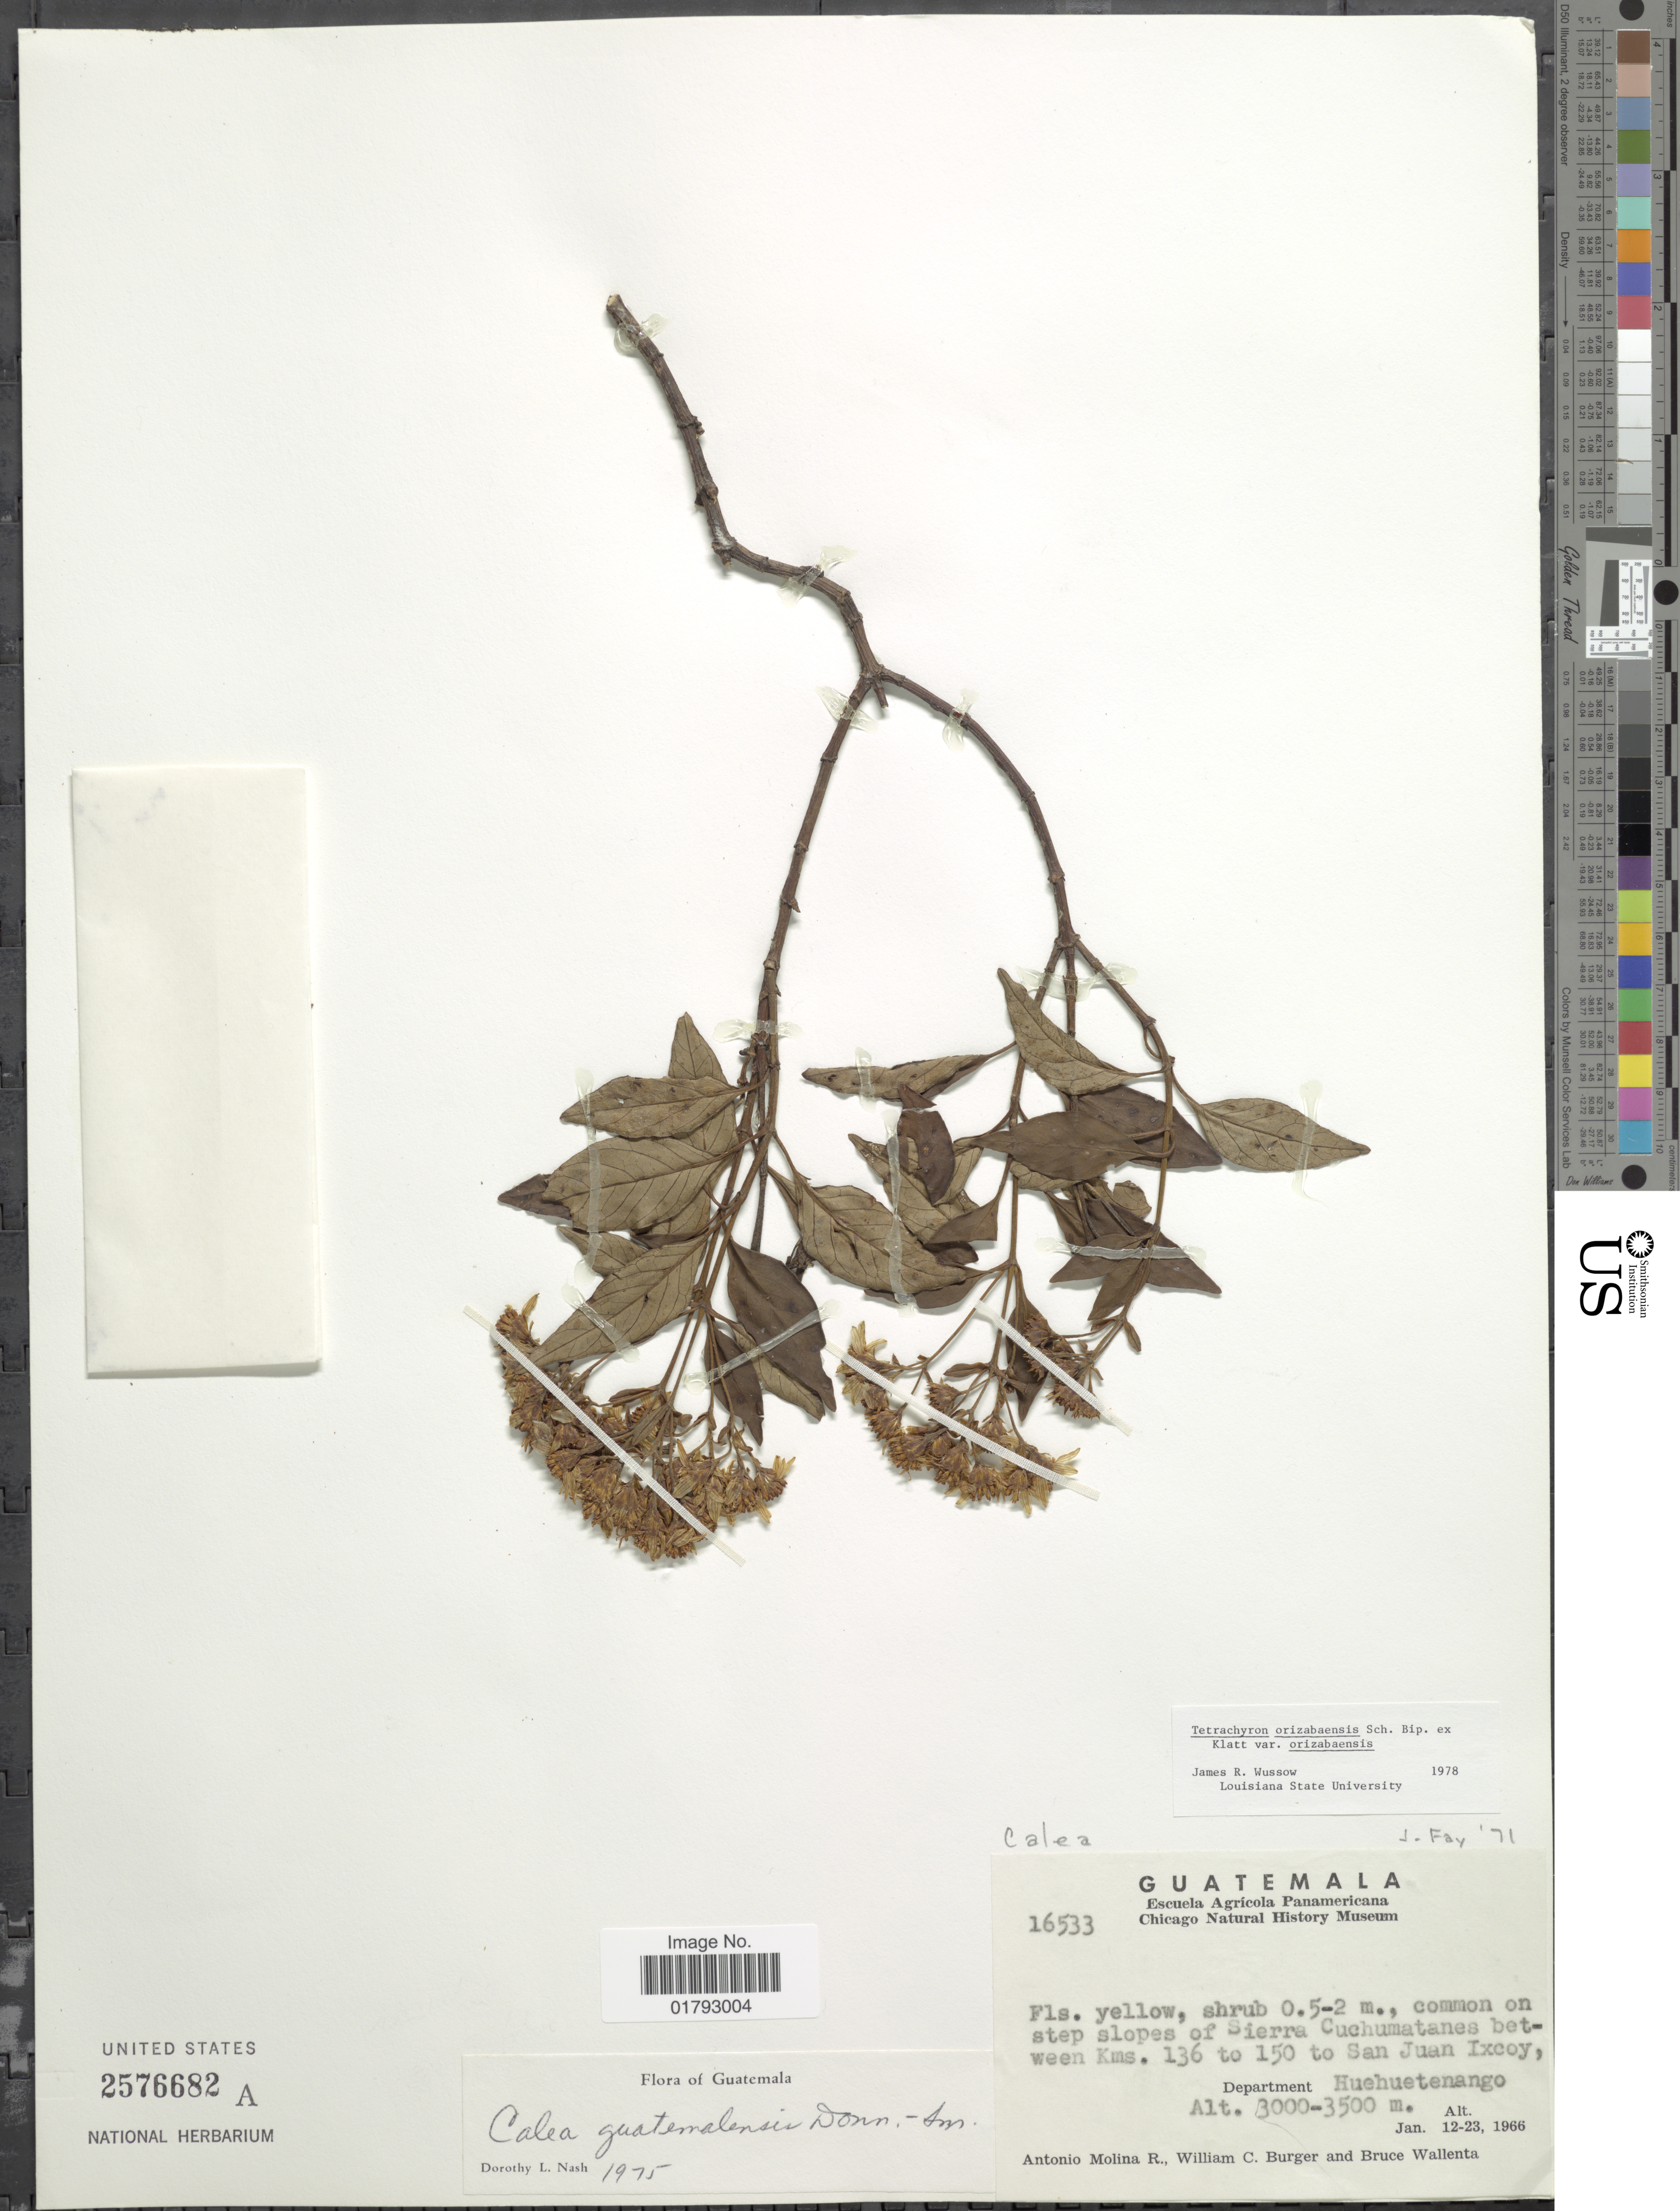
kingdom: Plantae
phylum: Tracheophyta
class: Magnoliopsida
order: Asterales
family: Asteraceae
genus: Tetrachyron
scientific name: Tetrachyron orizabensis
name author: (Klatt) Wussow &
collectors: A. Molina R., W. Burger & B. Wallenta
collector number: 16533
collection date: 1966-01-12/1966-01-23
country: Guatemala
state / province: Huehuetenango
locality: Common on step slopes of Sierra Cuchumatanes between Kms. 136 to 150 to San Juan Ixcoy, Department Huehuetenango.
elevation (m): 3000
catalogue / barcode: US 2576682A